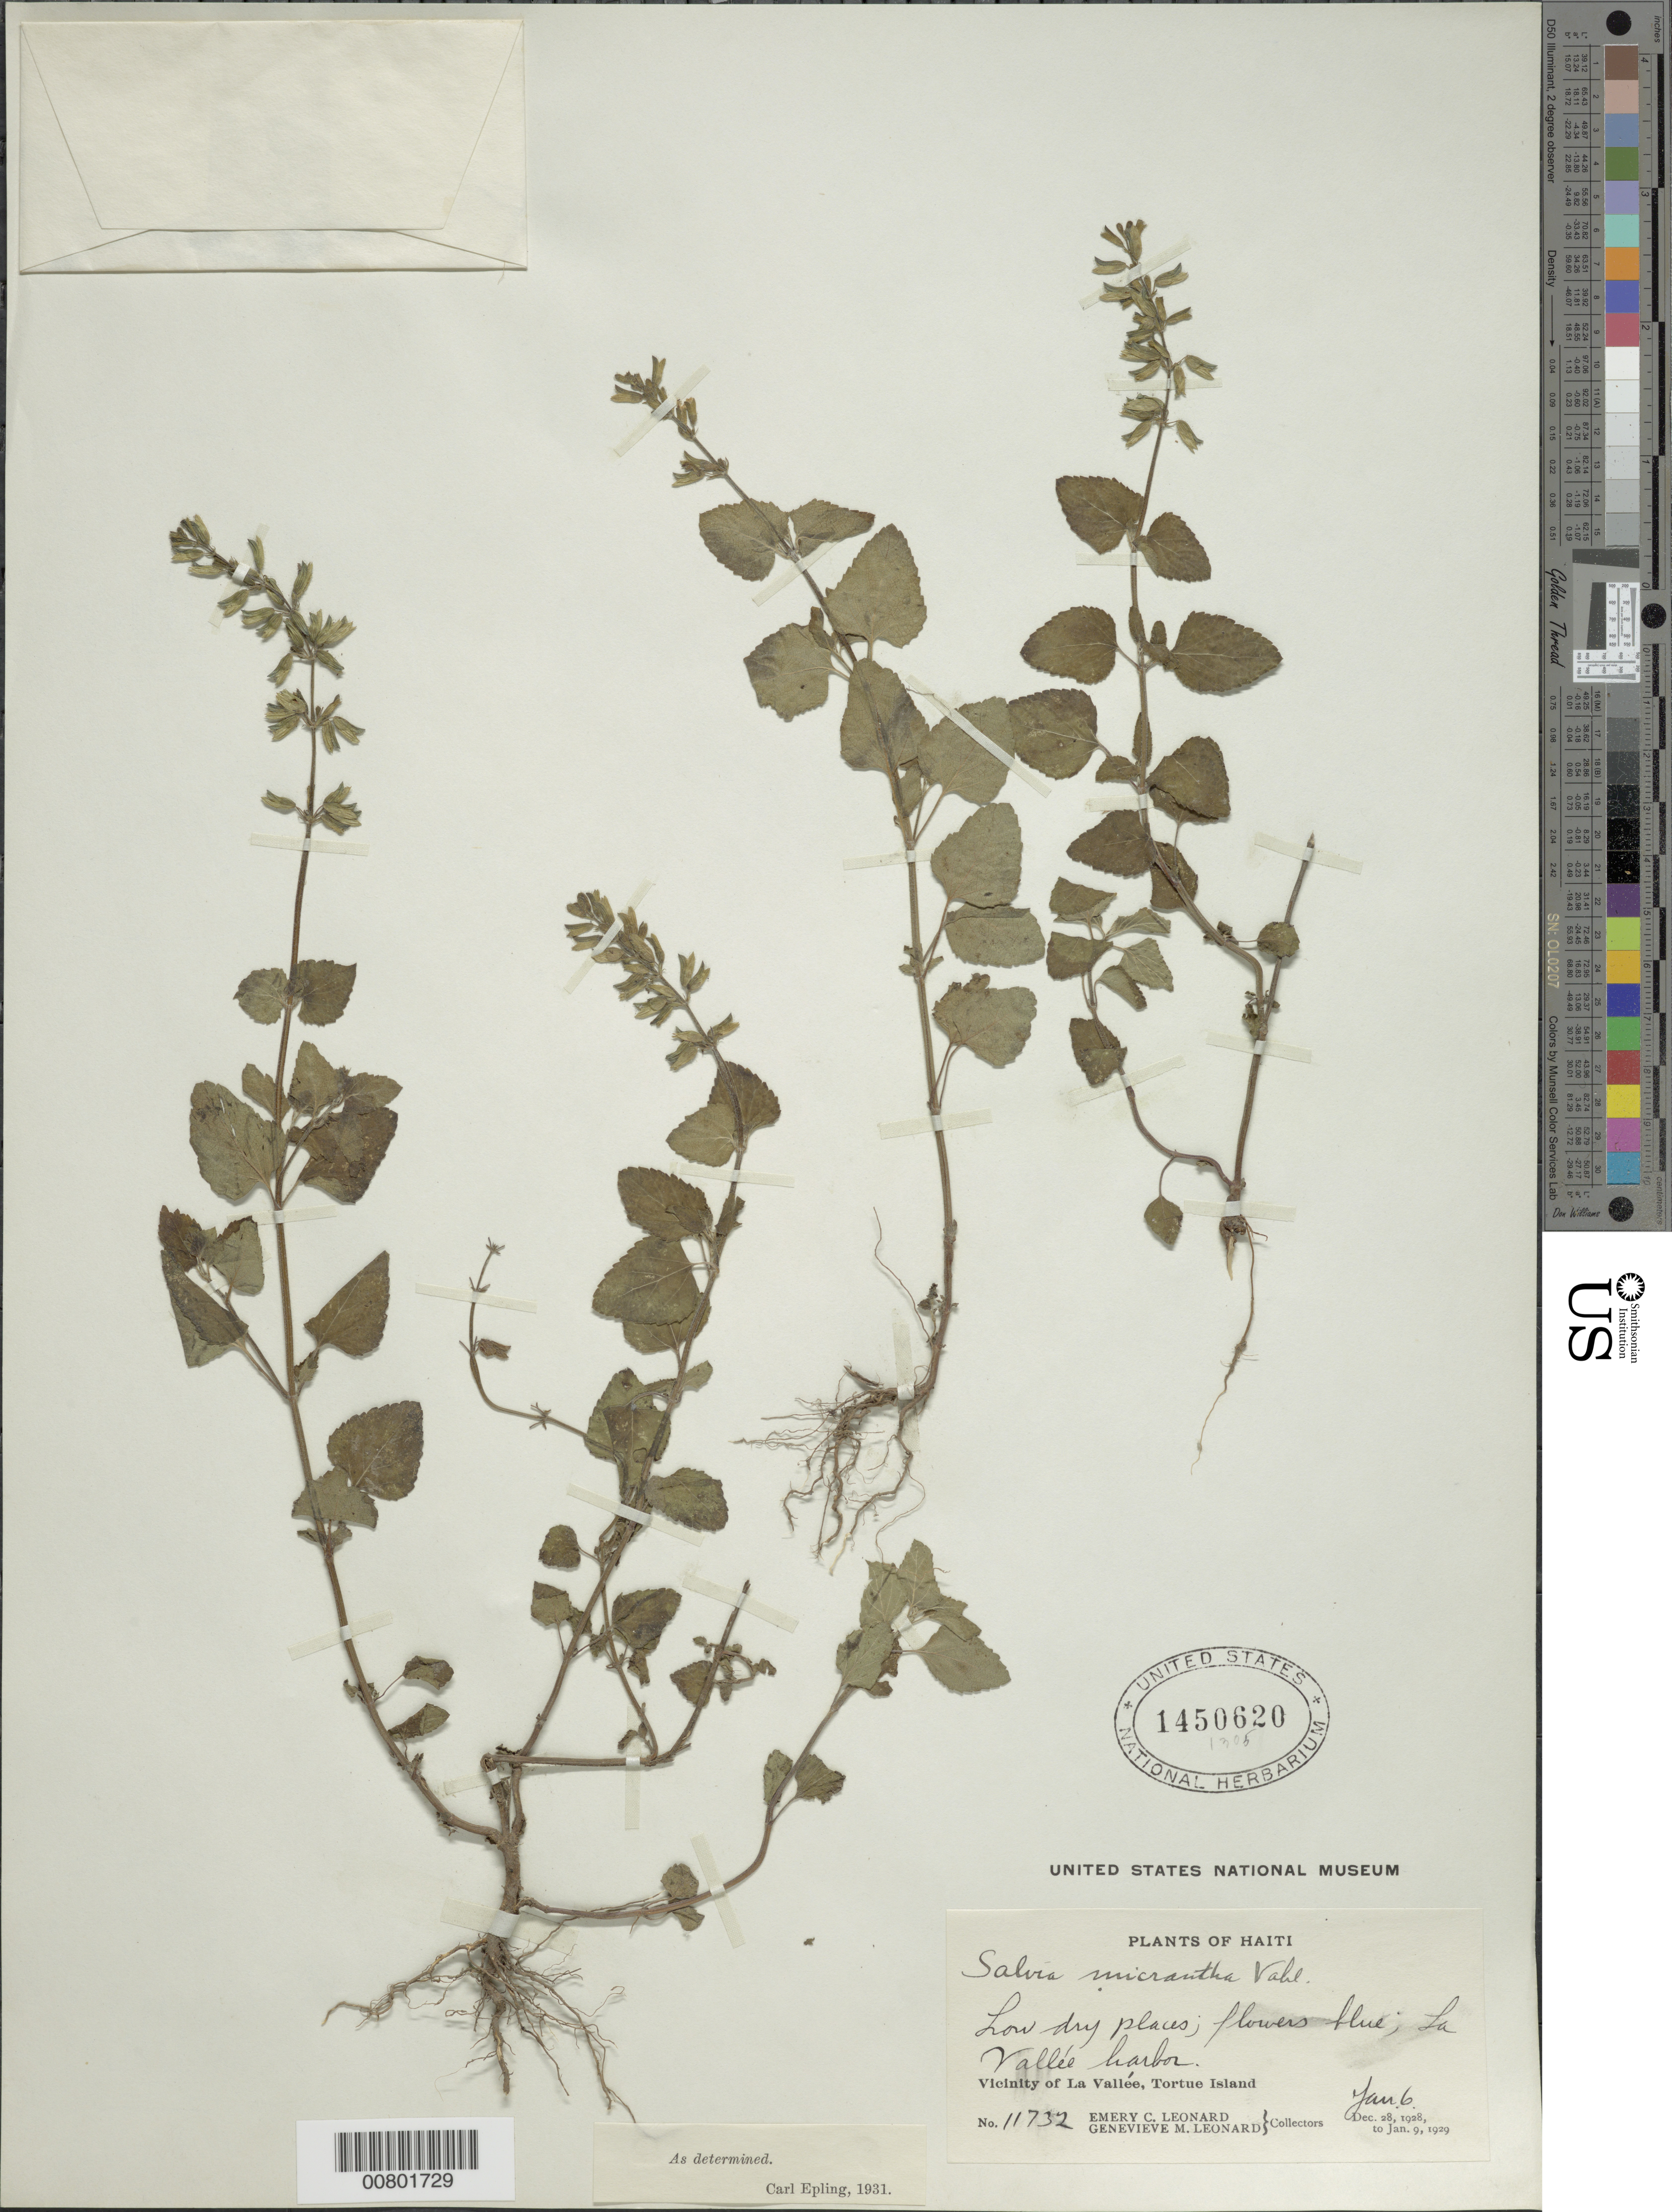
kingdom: Plantae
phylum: Tracheophyta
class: Magnoliopsida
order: Lamiales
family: Lamiaceae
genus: Salvia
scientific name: Salvia micrantha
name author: Vahl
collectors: E. C. Leonard & G. M. Leonard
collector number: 11732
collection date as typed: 06 Jan 1929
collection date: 1929-01-06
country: Haiti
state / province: Nord-Ouest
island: Île de la Tortue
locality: Vicinity of La Vallée, La Vallée harbor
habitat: Low dry places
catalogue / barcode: US 1450620